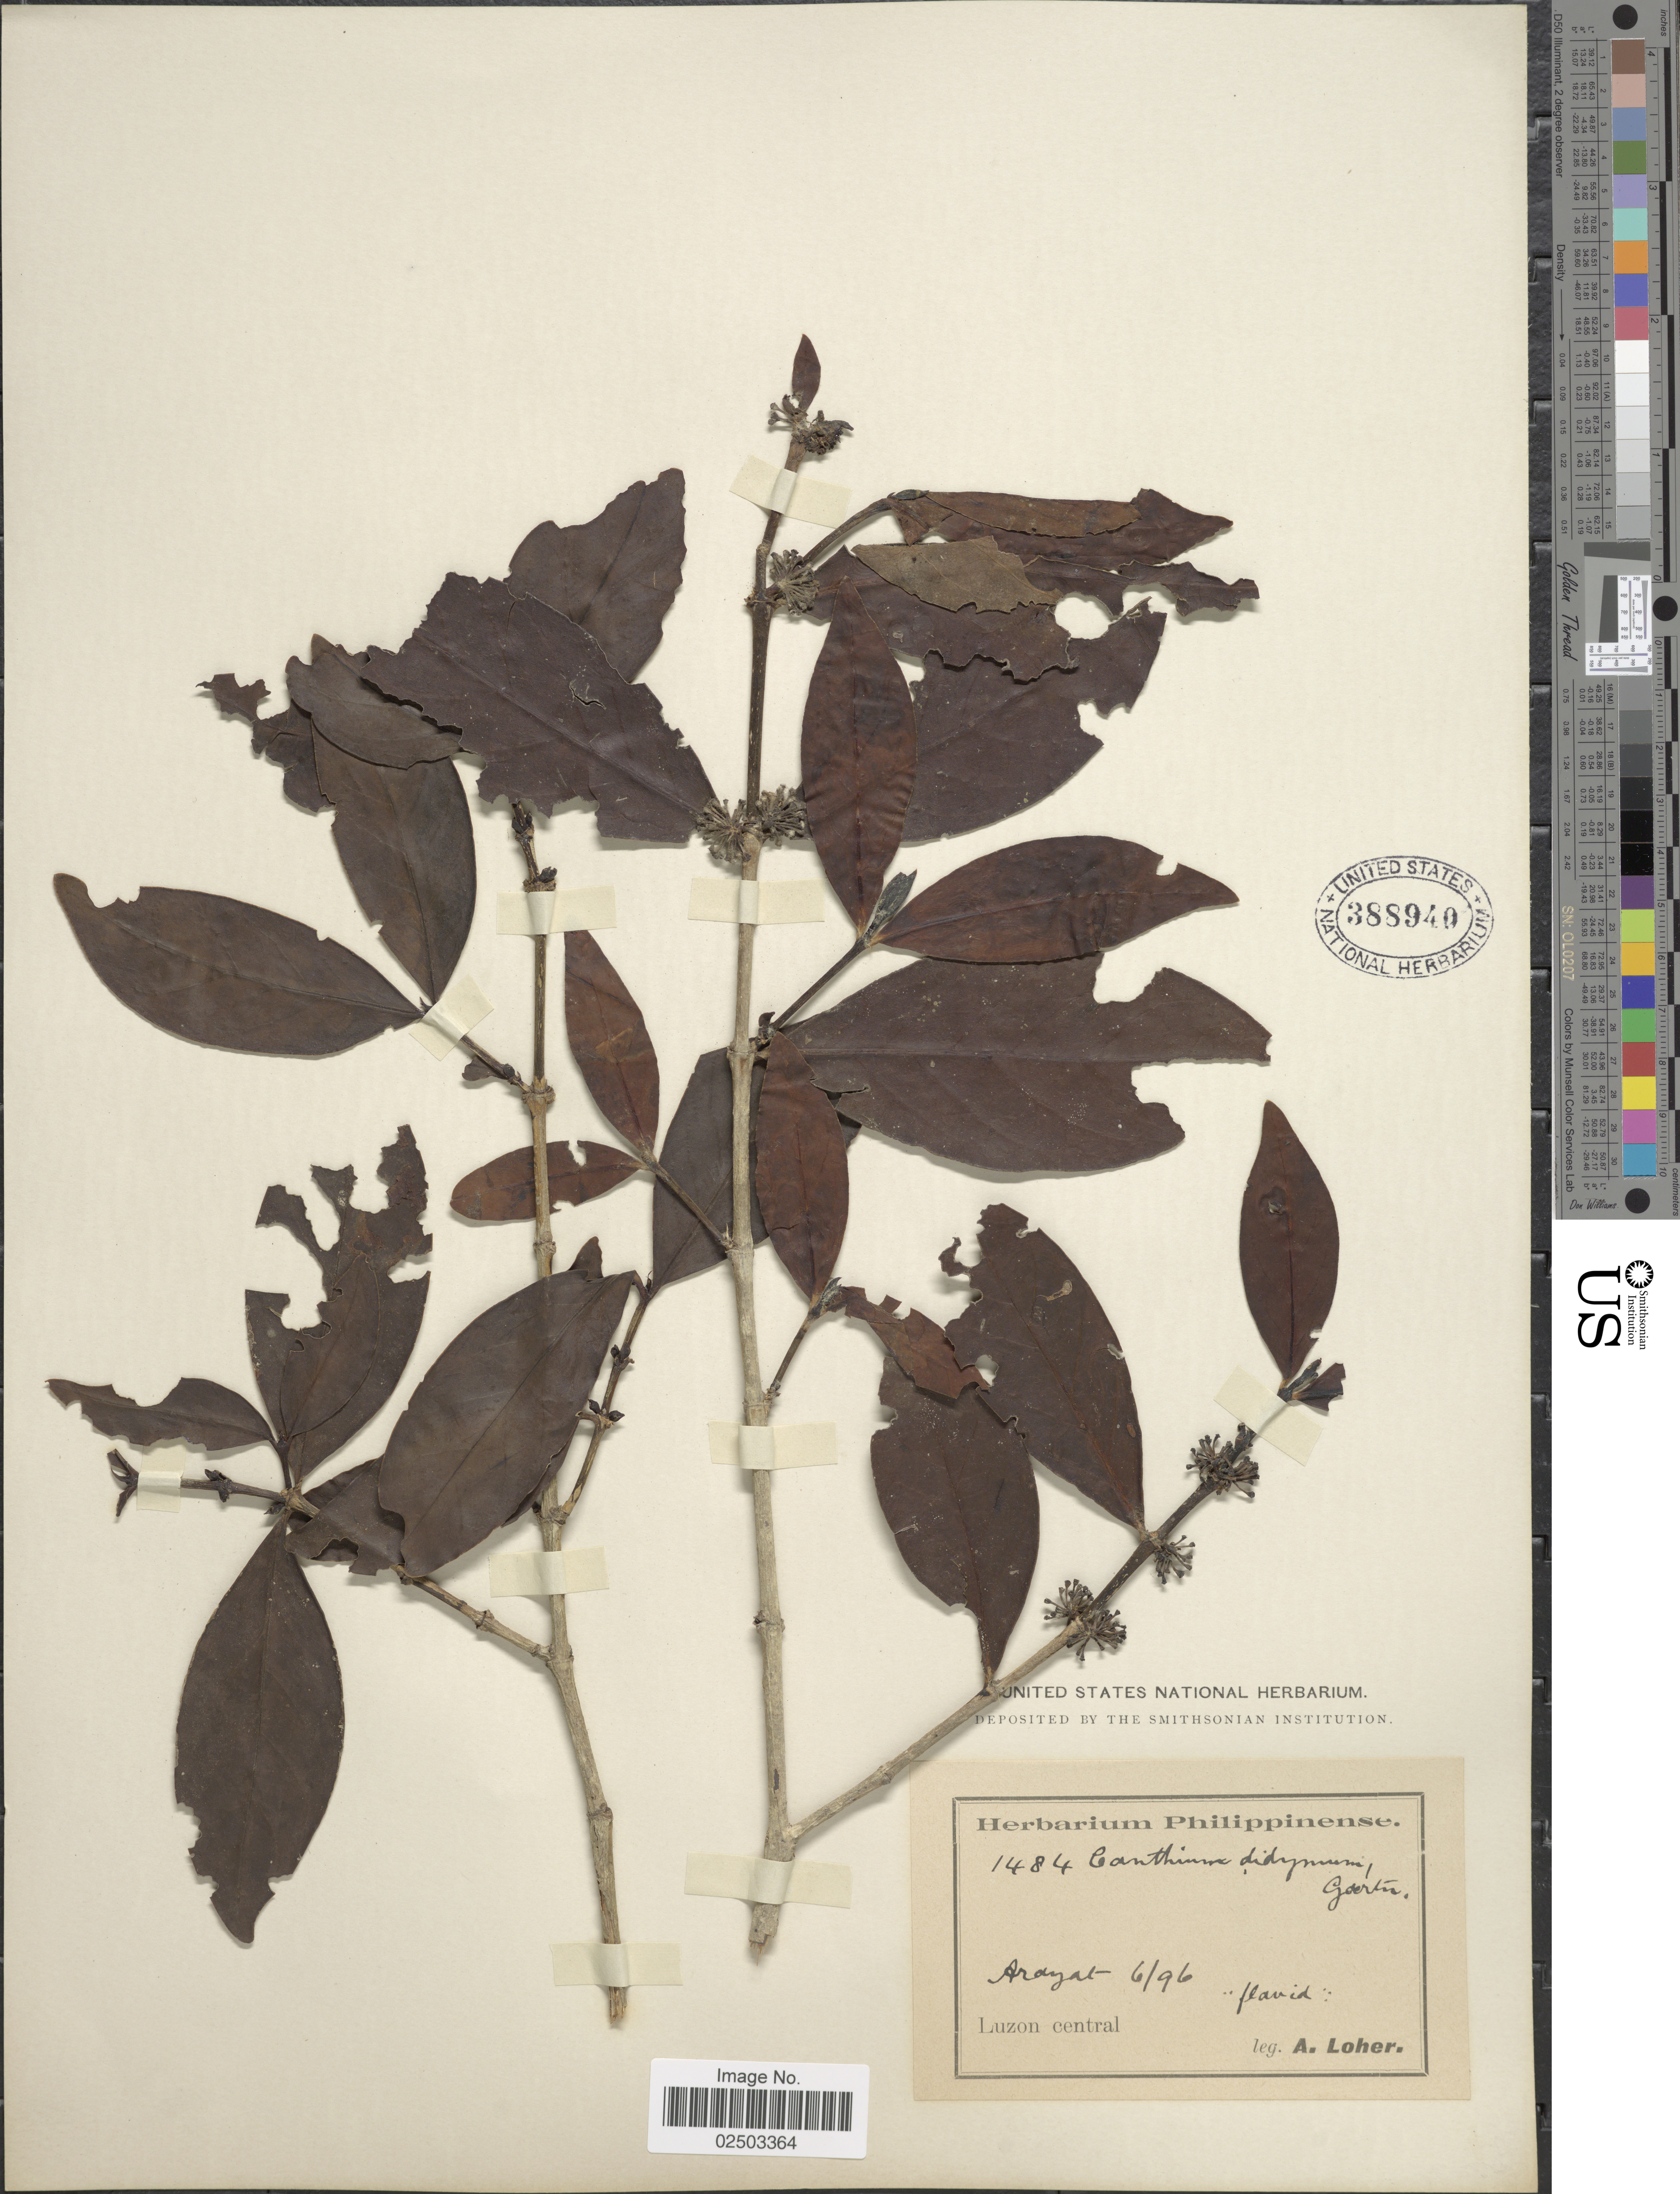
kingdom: Plantae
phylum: Tracheophyta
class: Magnoliopsida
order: Gentianales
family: Rubiaceae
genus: Canthium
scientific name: Canthium dicoccum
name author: (Gaertn.) Merr.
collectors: A. Loher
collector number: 1484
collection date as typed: Transcribed d/m/y: /6/96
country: Philippines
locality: Arayat, Luzon central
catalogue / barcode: US 388940